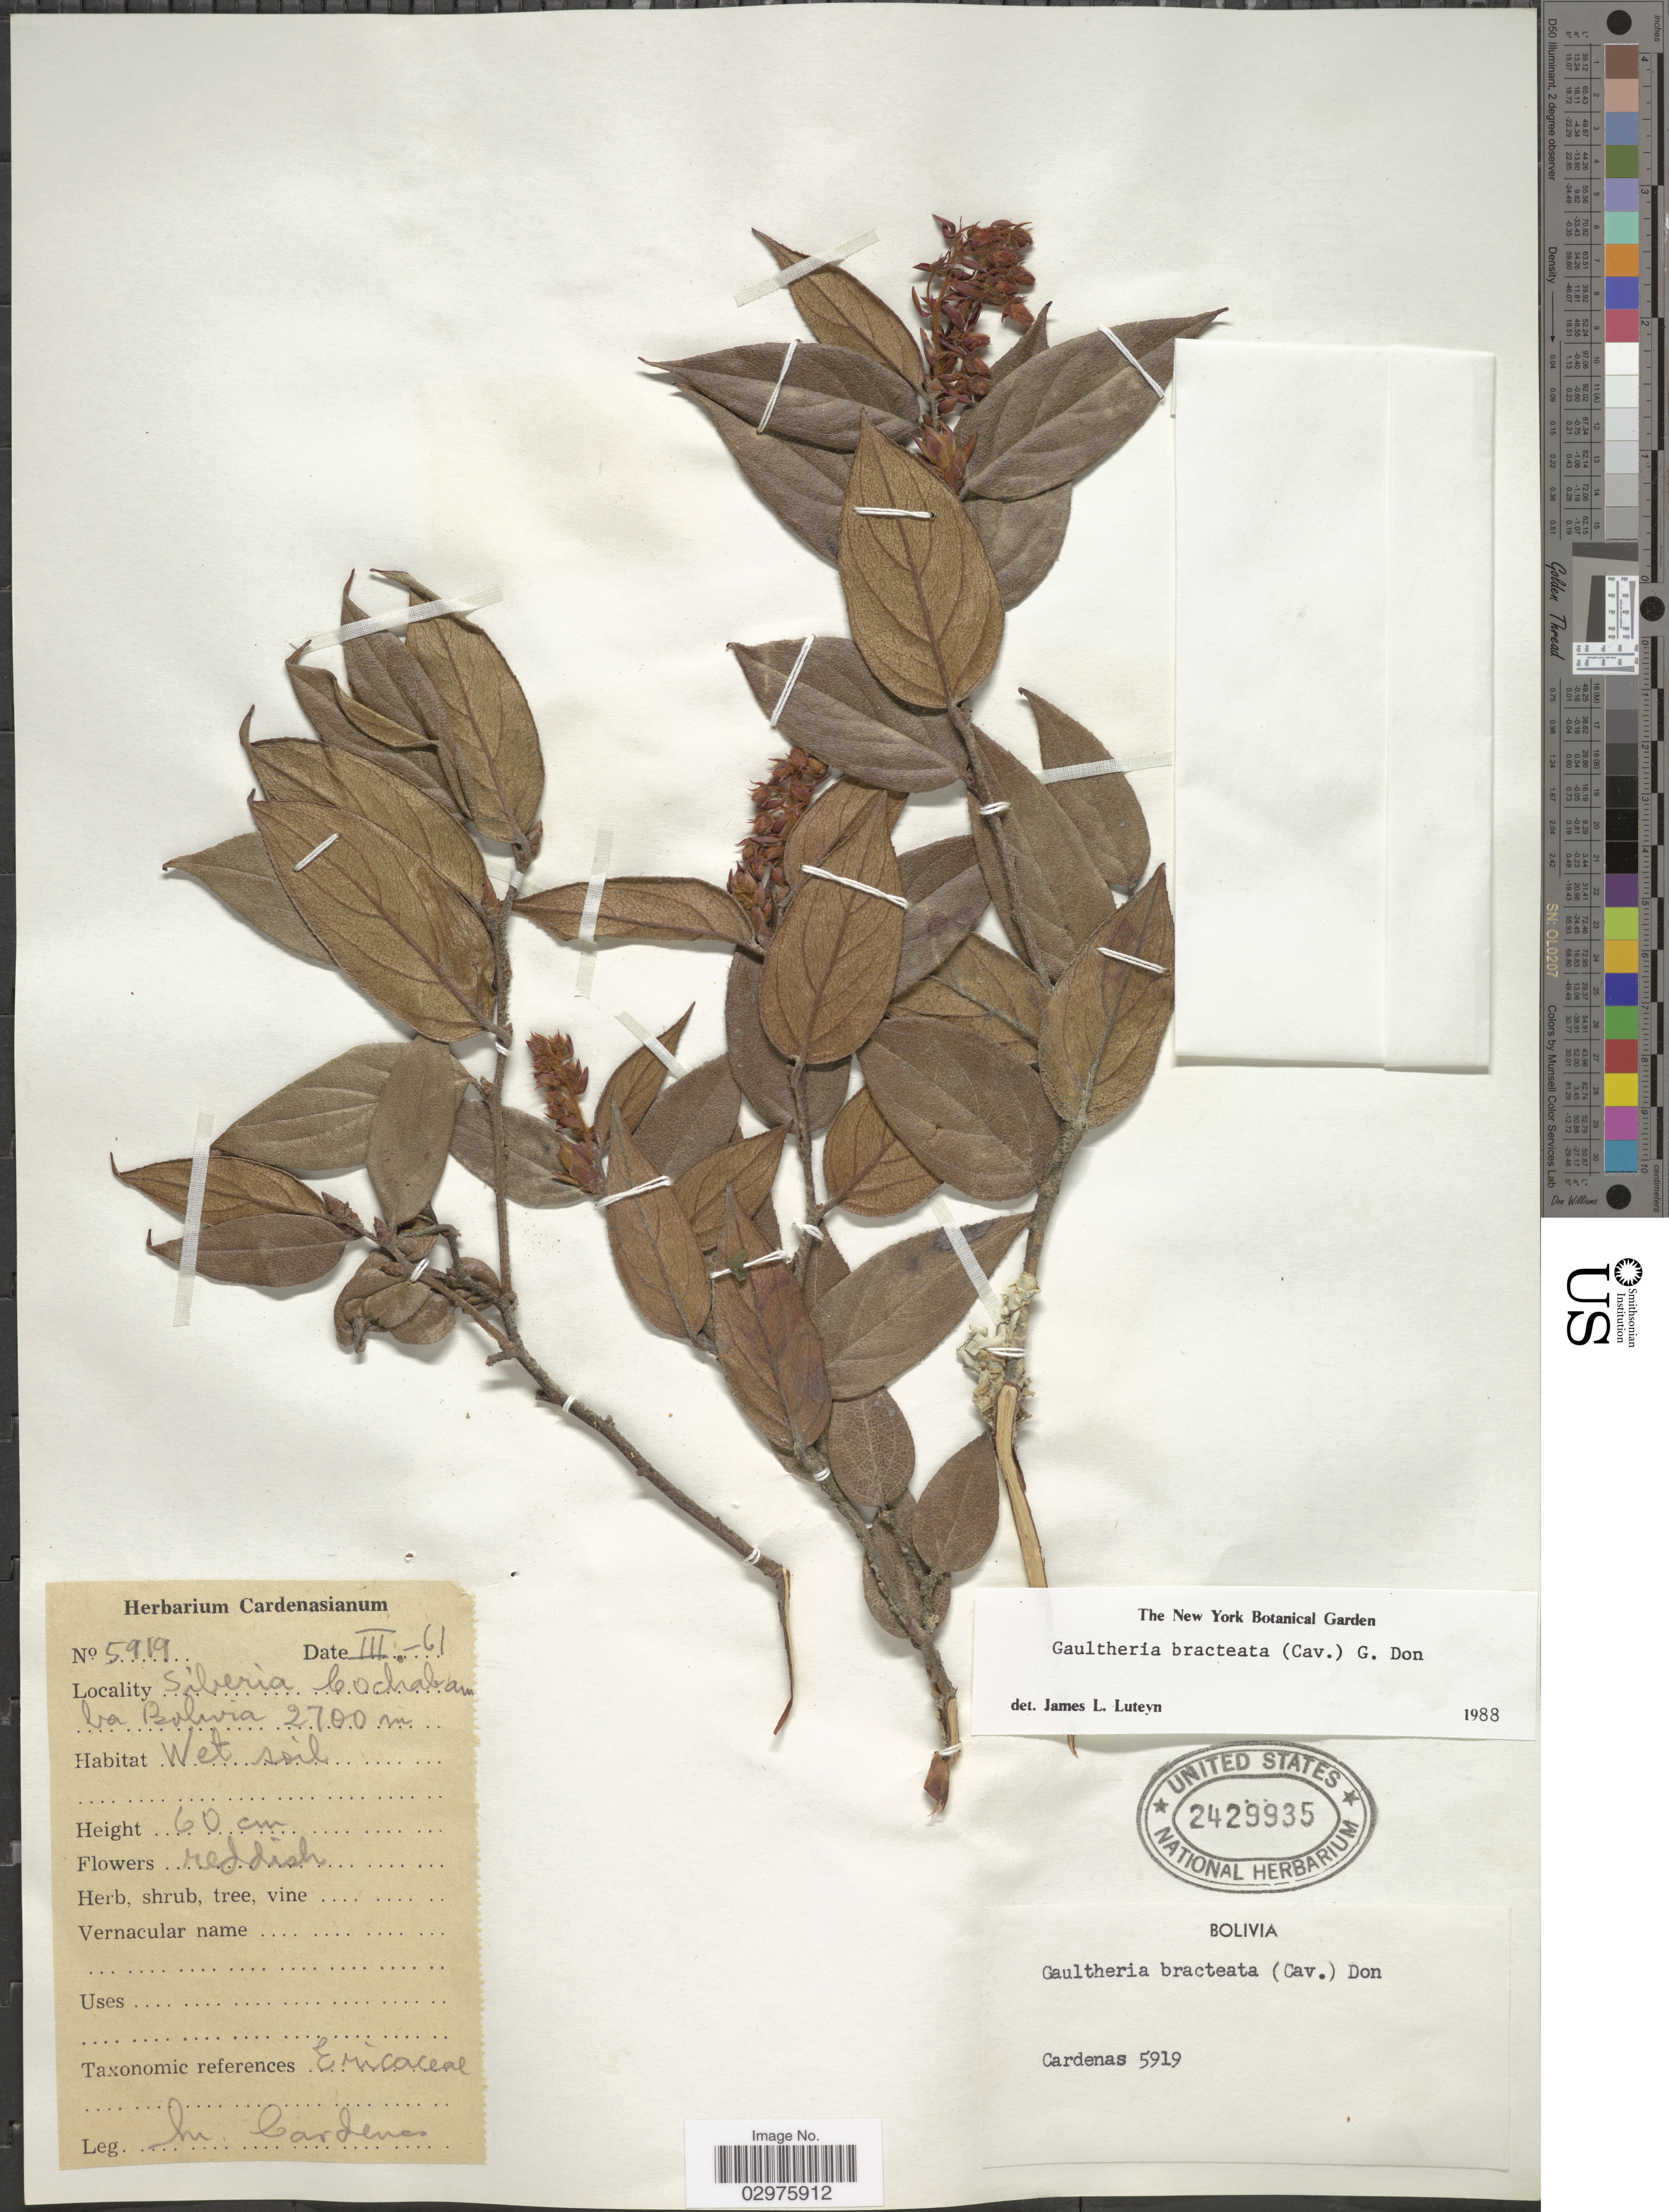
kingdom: Plantae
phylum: Tracheophyta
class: Magnoliopsida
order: Ericales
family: Ericaceae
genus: Gaultheria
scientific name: Gaultheria bracteata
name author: (Cav.) G. Don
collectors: M. Cárdenas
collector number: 5919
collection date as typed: Transcribed d/m/y: /3/61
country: Bolivia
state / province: Cochabamba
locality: Siberia, Cochabamba.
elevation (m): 2700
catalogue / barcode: US 2429935